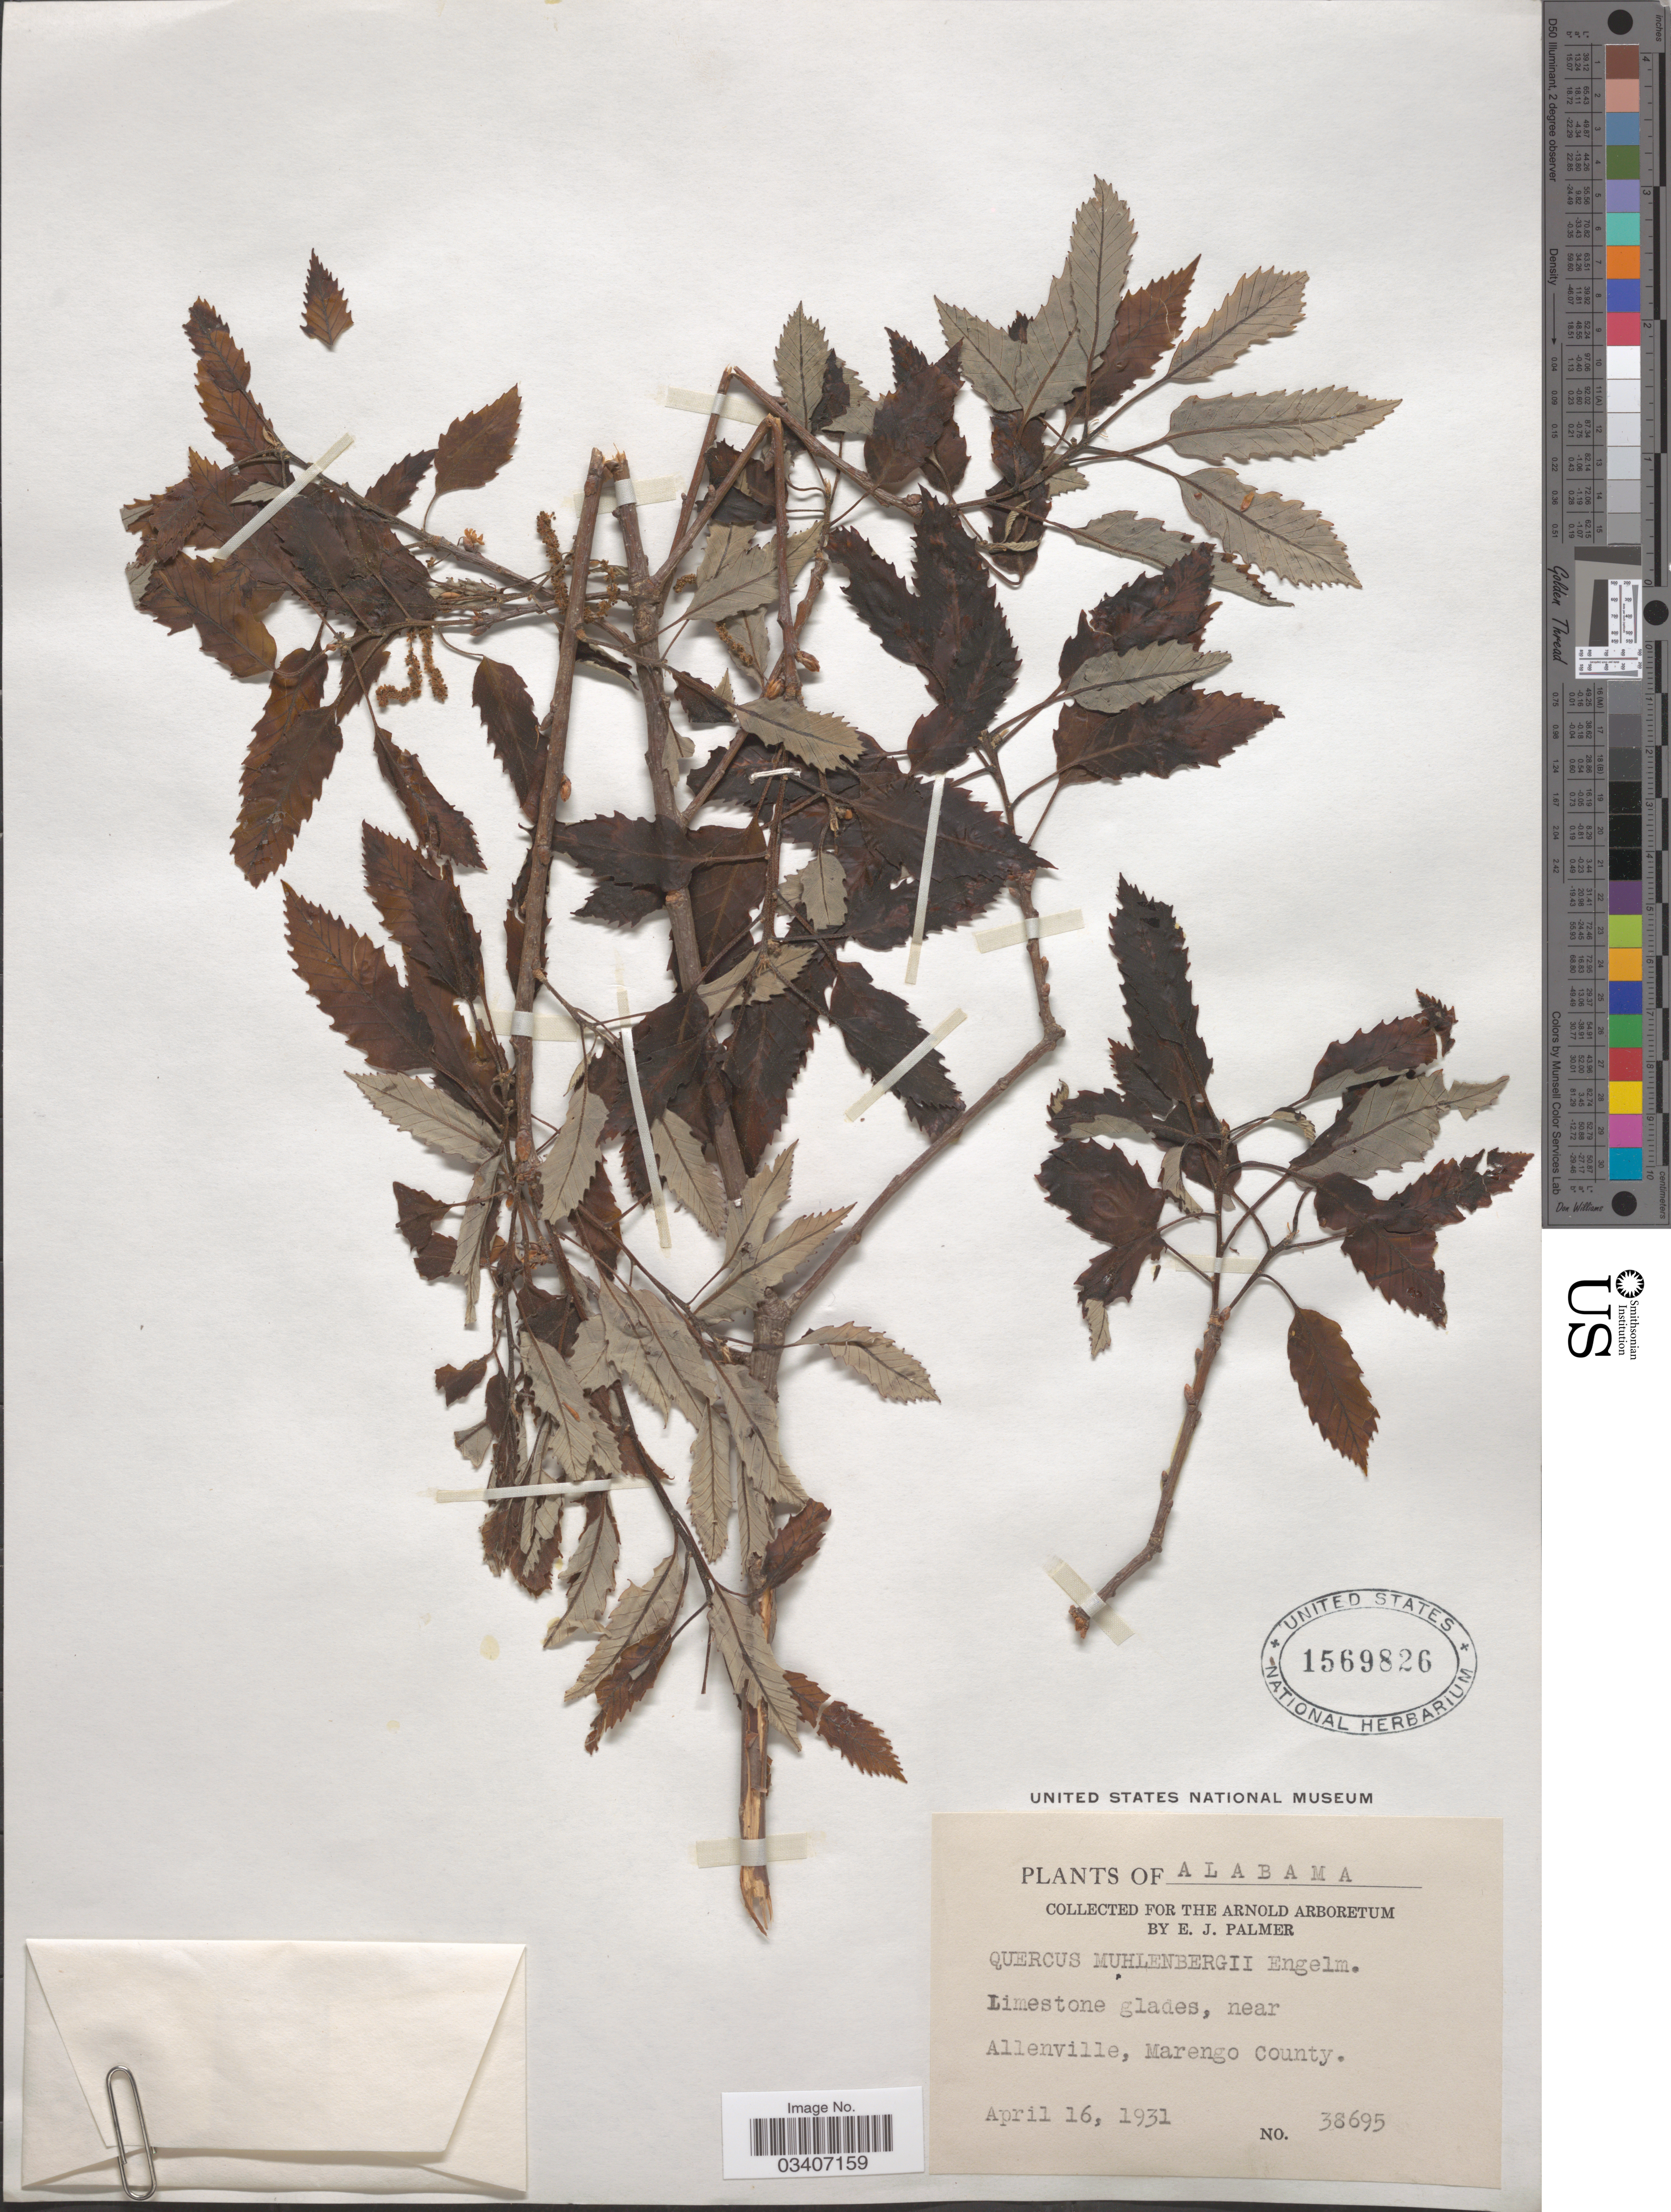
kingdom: Plantae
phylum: Tracheophyta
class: Magnoliopsida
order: Fagales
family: Fagaceae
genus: Quercus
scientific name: Quercus muehlenbergii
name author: Engelm.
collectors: E. J. Palmer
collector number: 38695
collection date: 1931-04-16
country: United States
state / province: Alabama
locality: Limestone glades, near Allenville, Marengo County.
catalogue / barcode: US 1569826